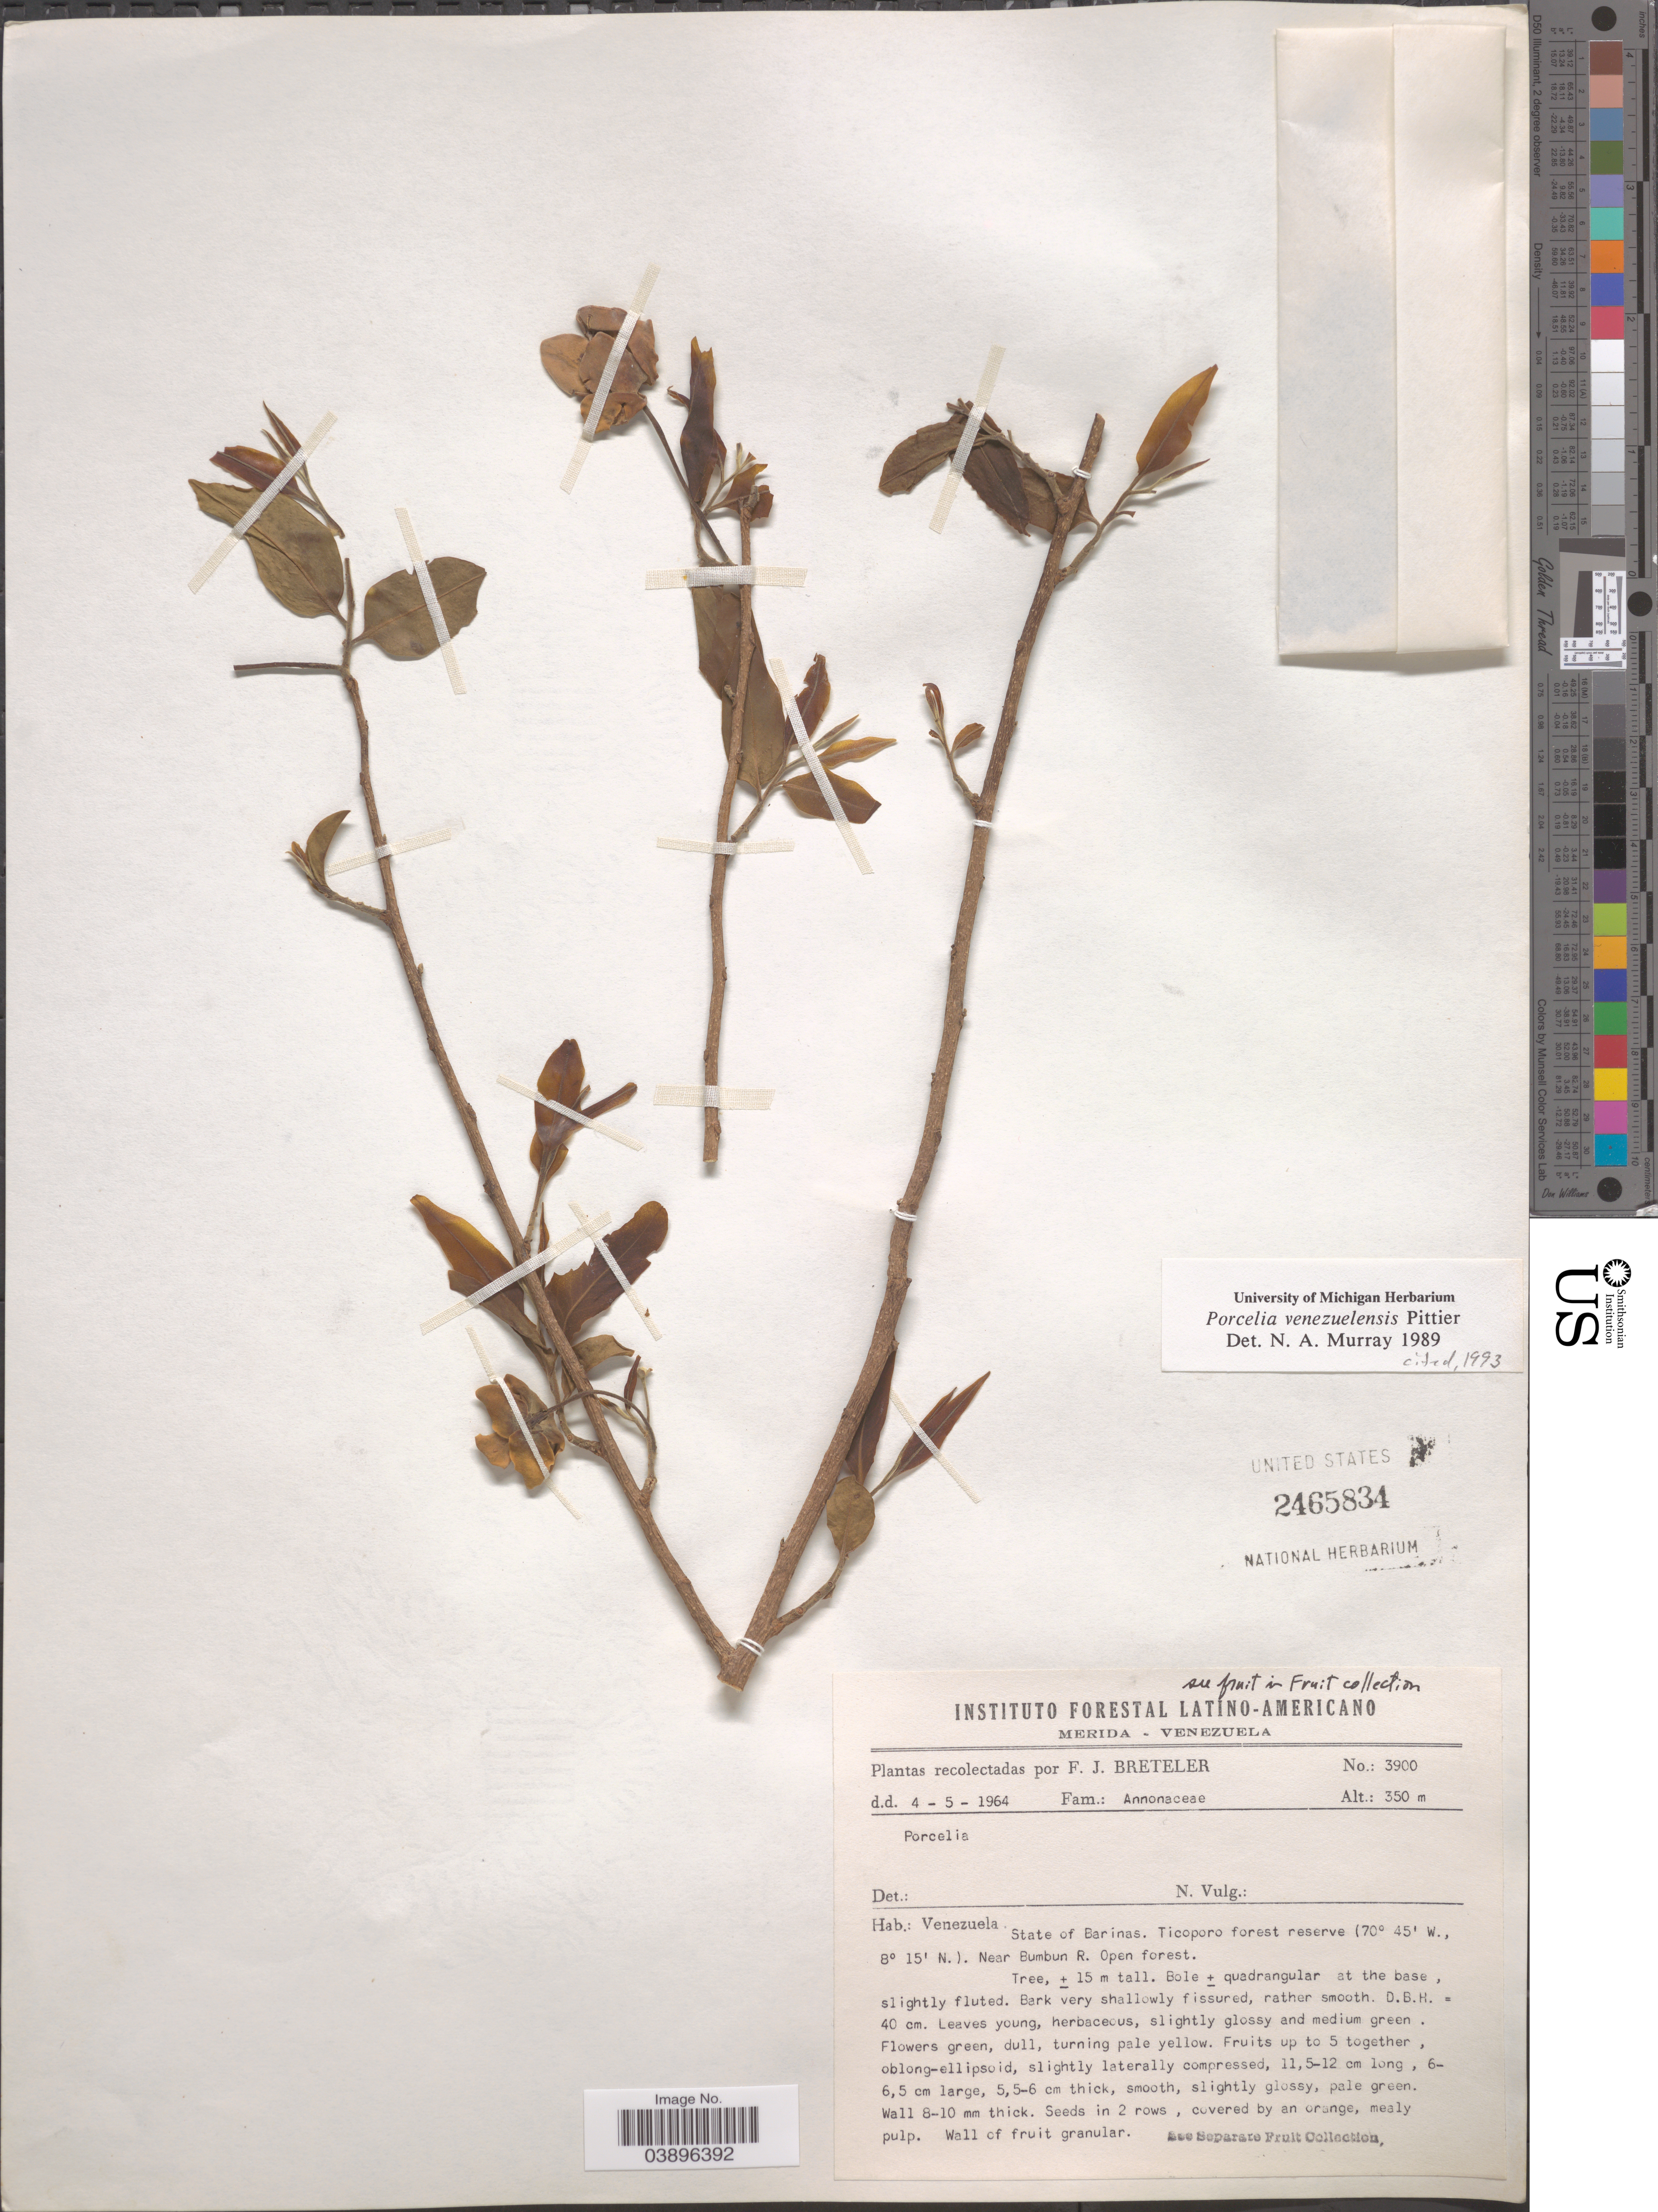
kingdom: Plantae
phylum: Tracheophyta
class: Magnoliopsida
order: Magnoliales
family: Annonaceae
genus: Porcelia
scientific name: Porcelia venezuelensis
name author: Pittier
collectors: F. J. Breteler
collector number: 3900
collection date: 1964-05-04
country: Venezuela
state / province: Barinas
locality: Ticoporo forest reserve. Near Bumbum R.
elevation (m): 350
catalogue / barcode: US 2465834